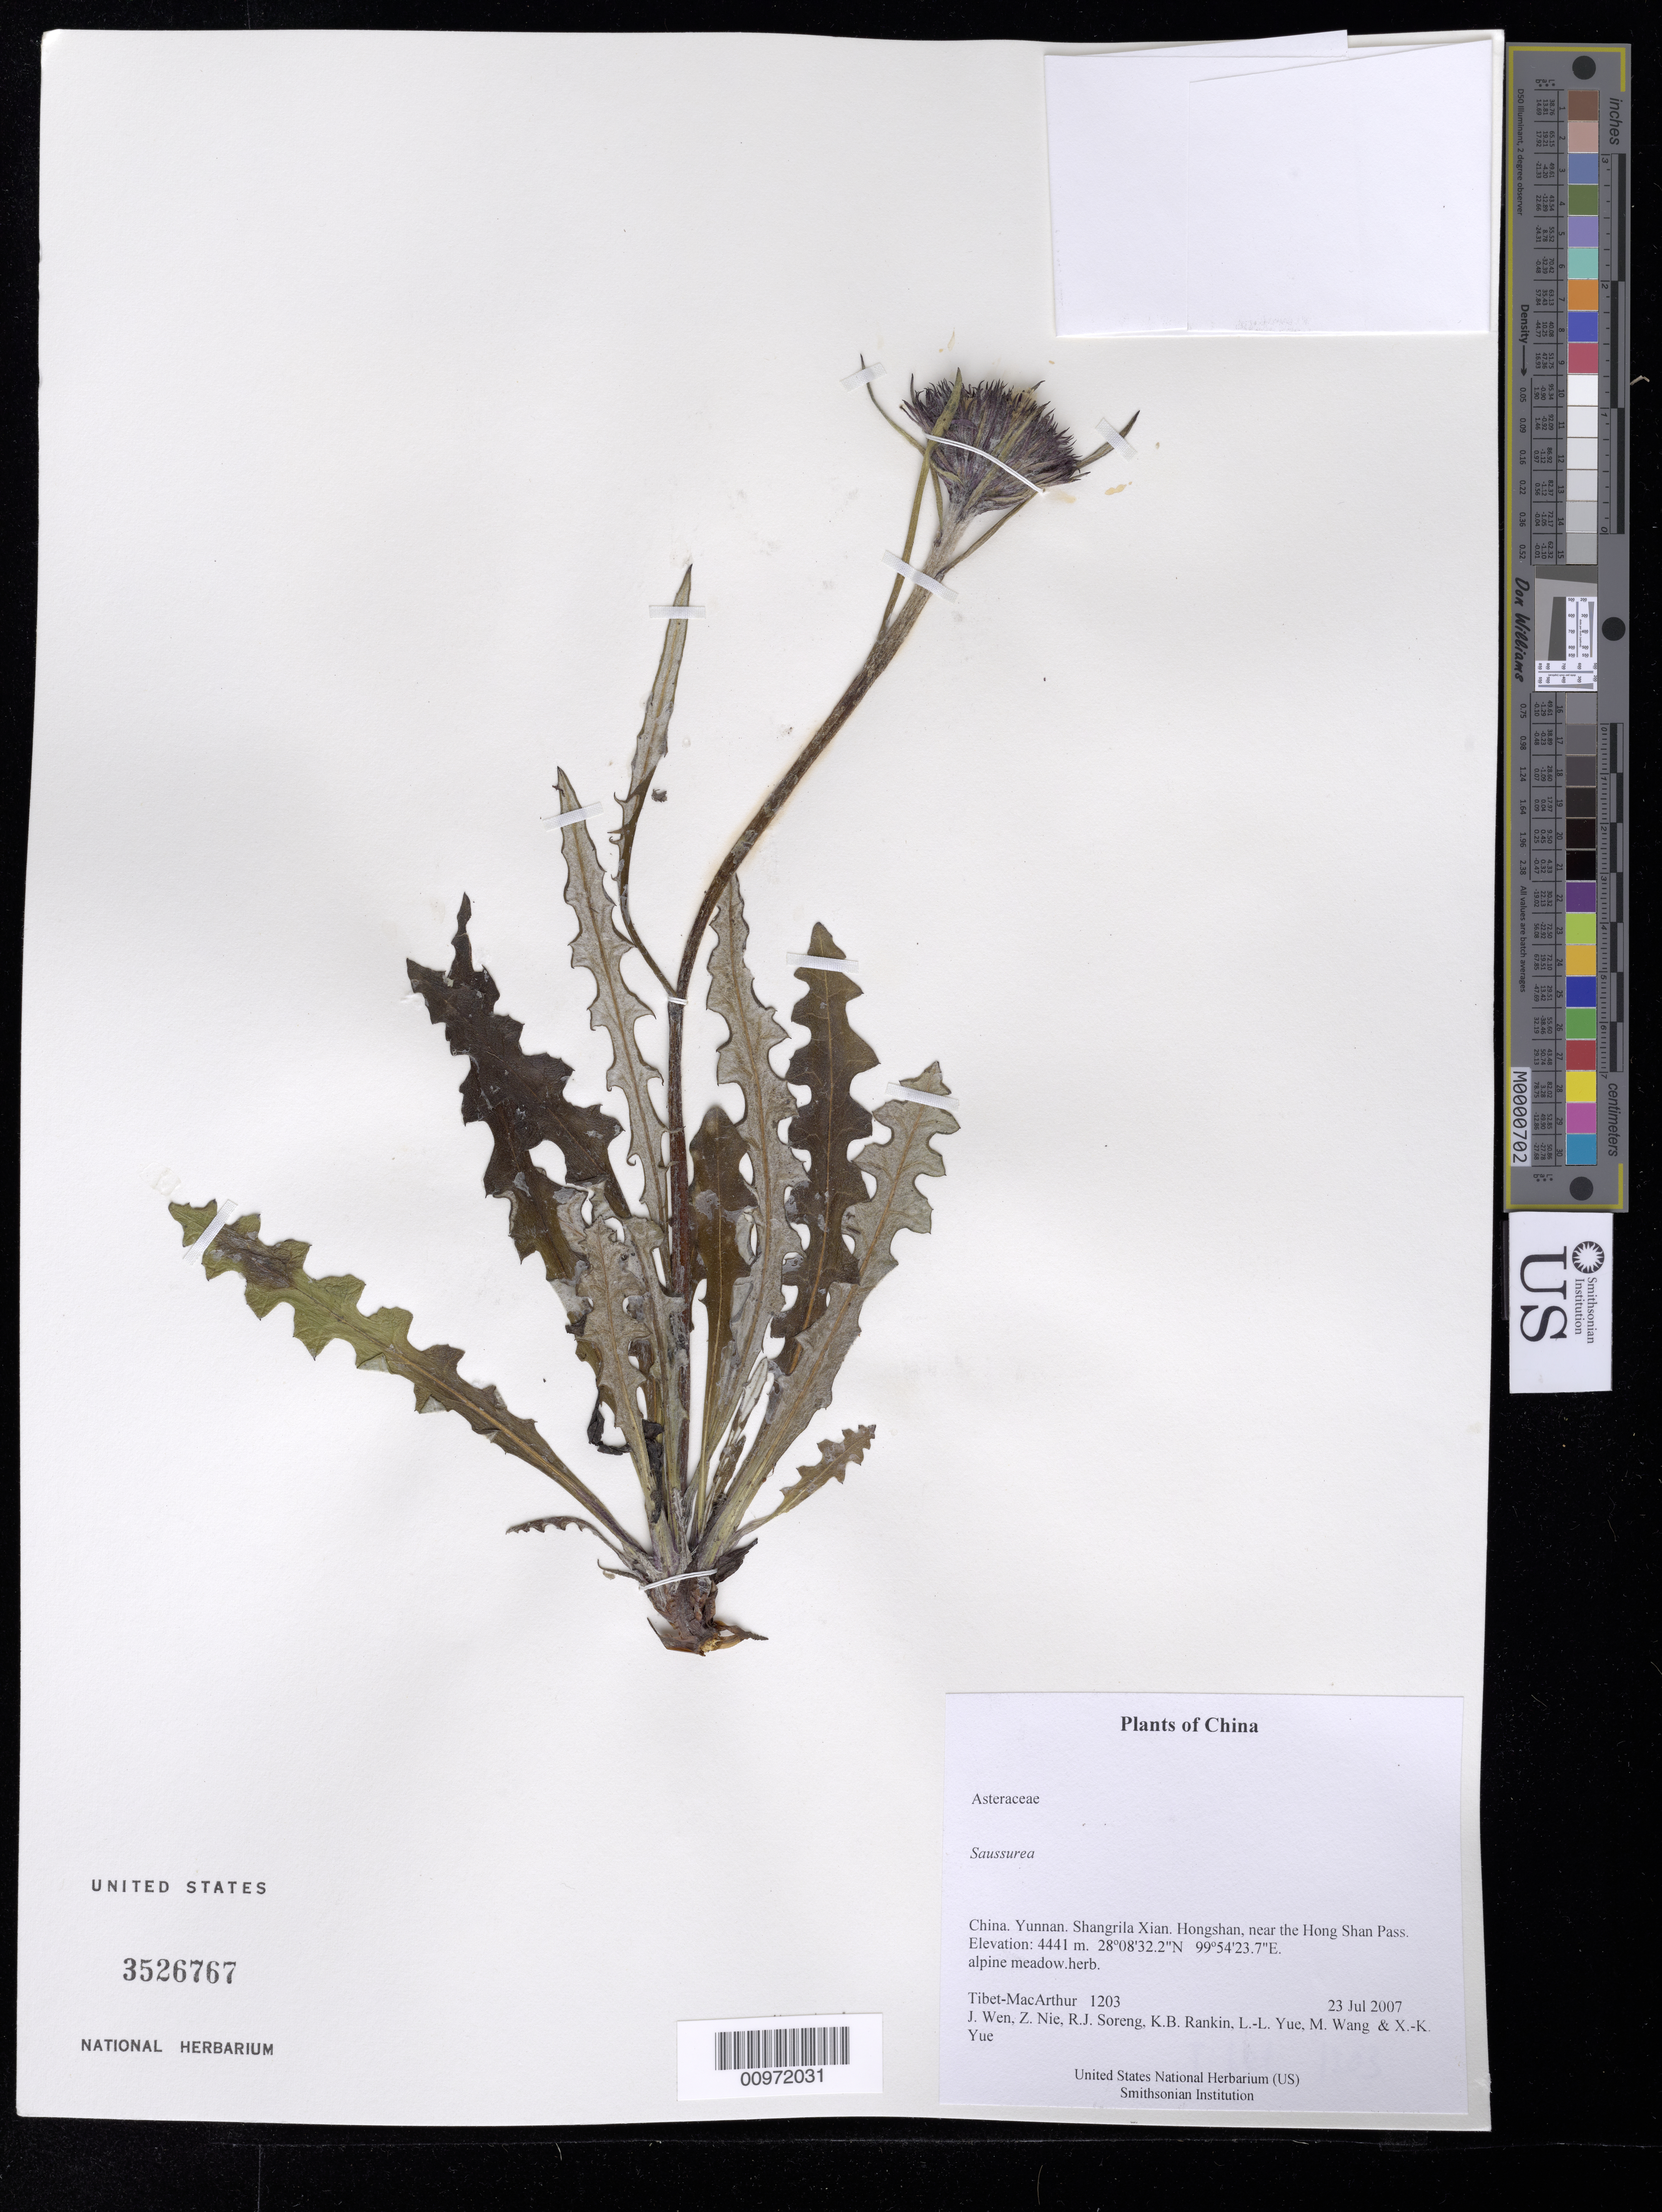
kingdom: Plantae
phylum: Tracheophyta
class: Magnoliopsida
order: Asterales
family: Asteraceae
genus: Saussurea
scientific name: Saussurea sp.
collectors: Tibet-MacArthur, J. Wen, Z. Nie, R. J. Soreng, K. Rankin, L. Yue, M. Wang & X. Yue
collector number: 1203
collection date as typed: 23 Jul 2007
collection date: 2007-07-23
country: China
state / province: Yunnan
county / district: Shangrila Xian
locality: Hongshan, near the Hong Shan Pass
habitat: alpine meadow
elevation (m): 4441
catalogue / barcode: US 3526767